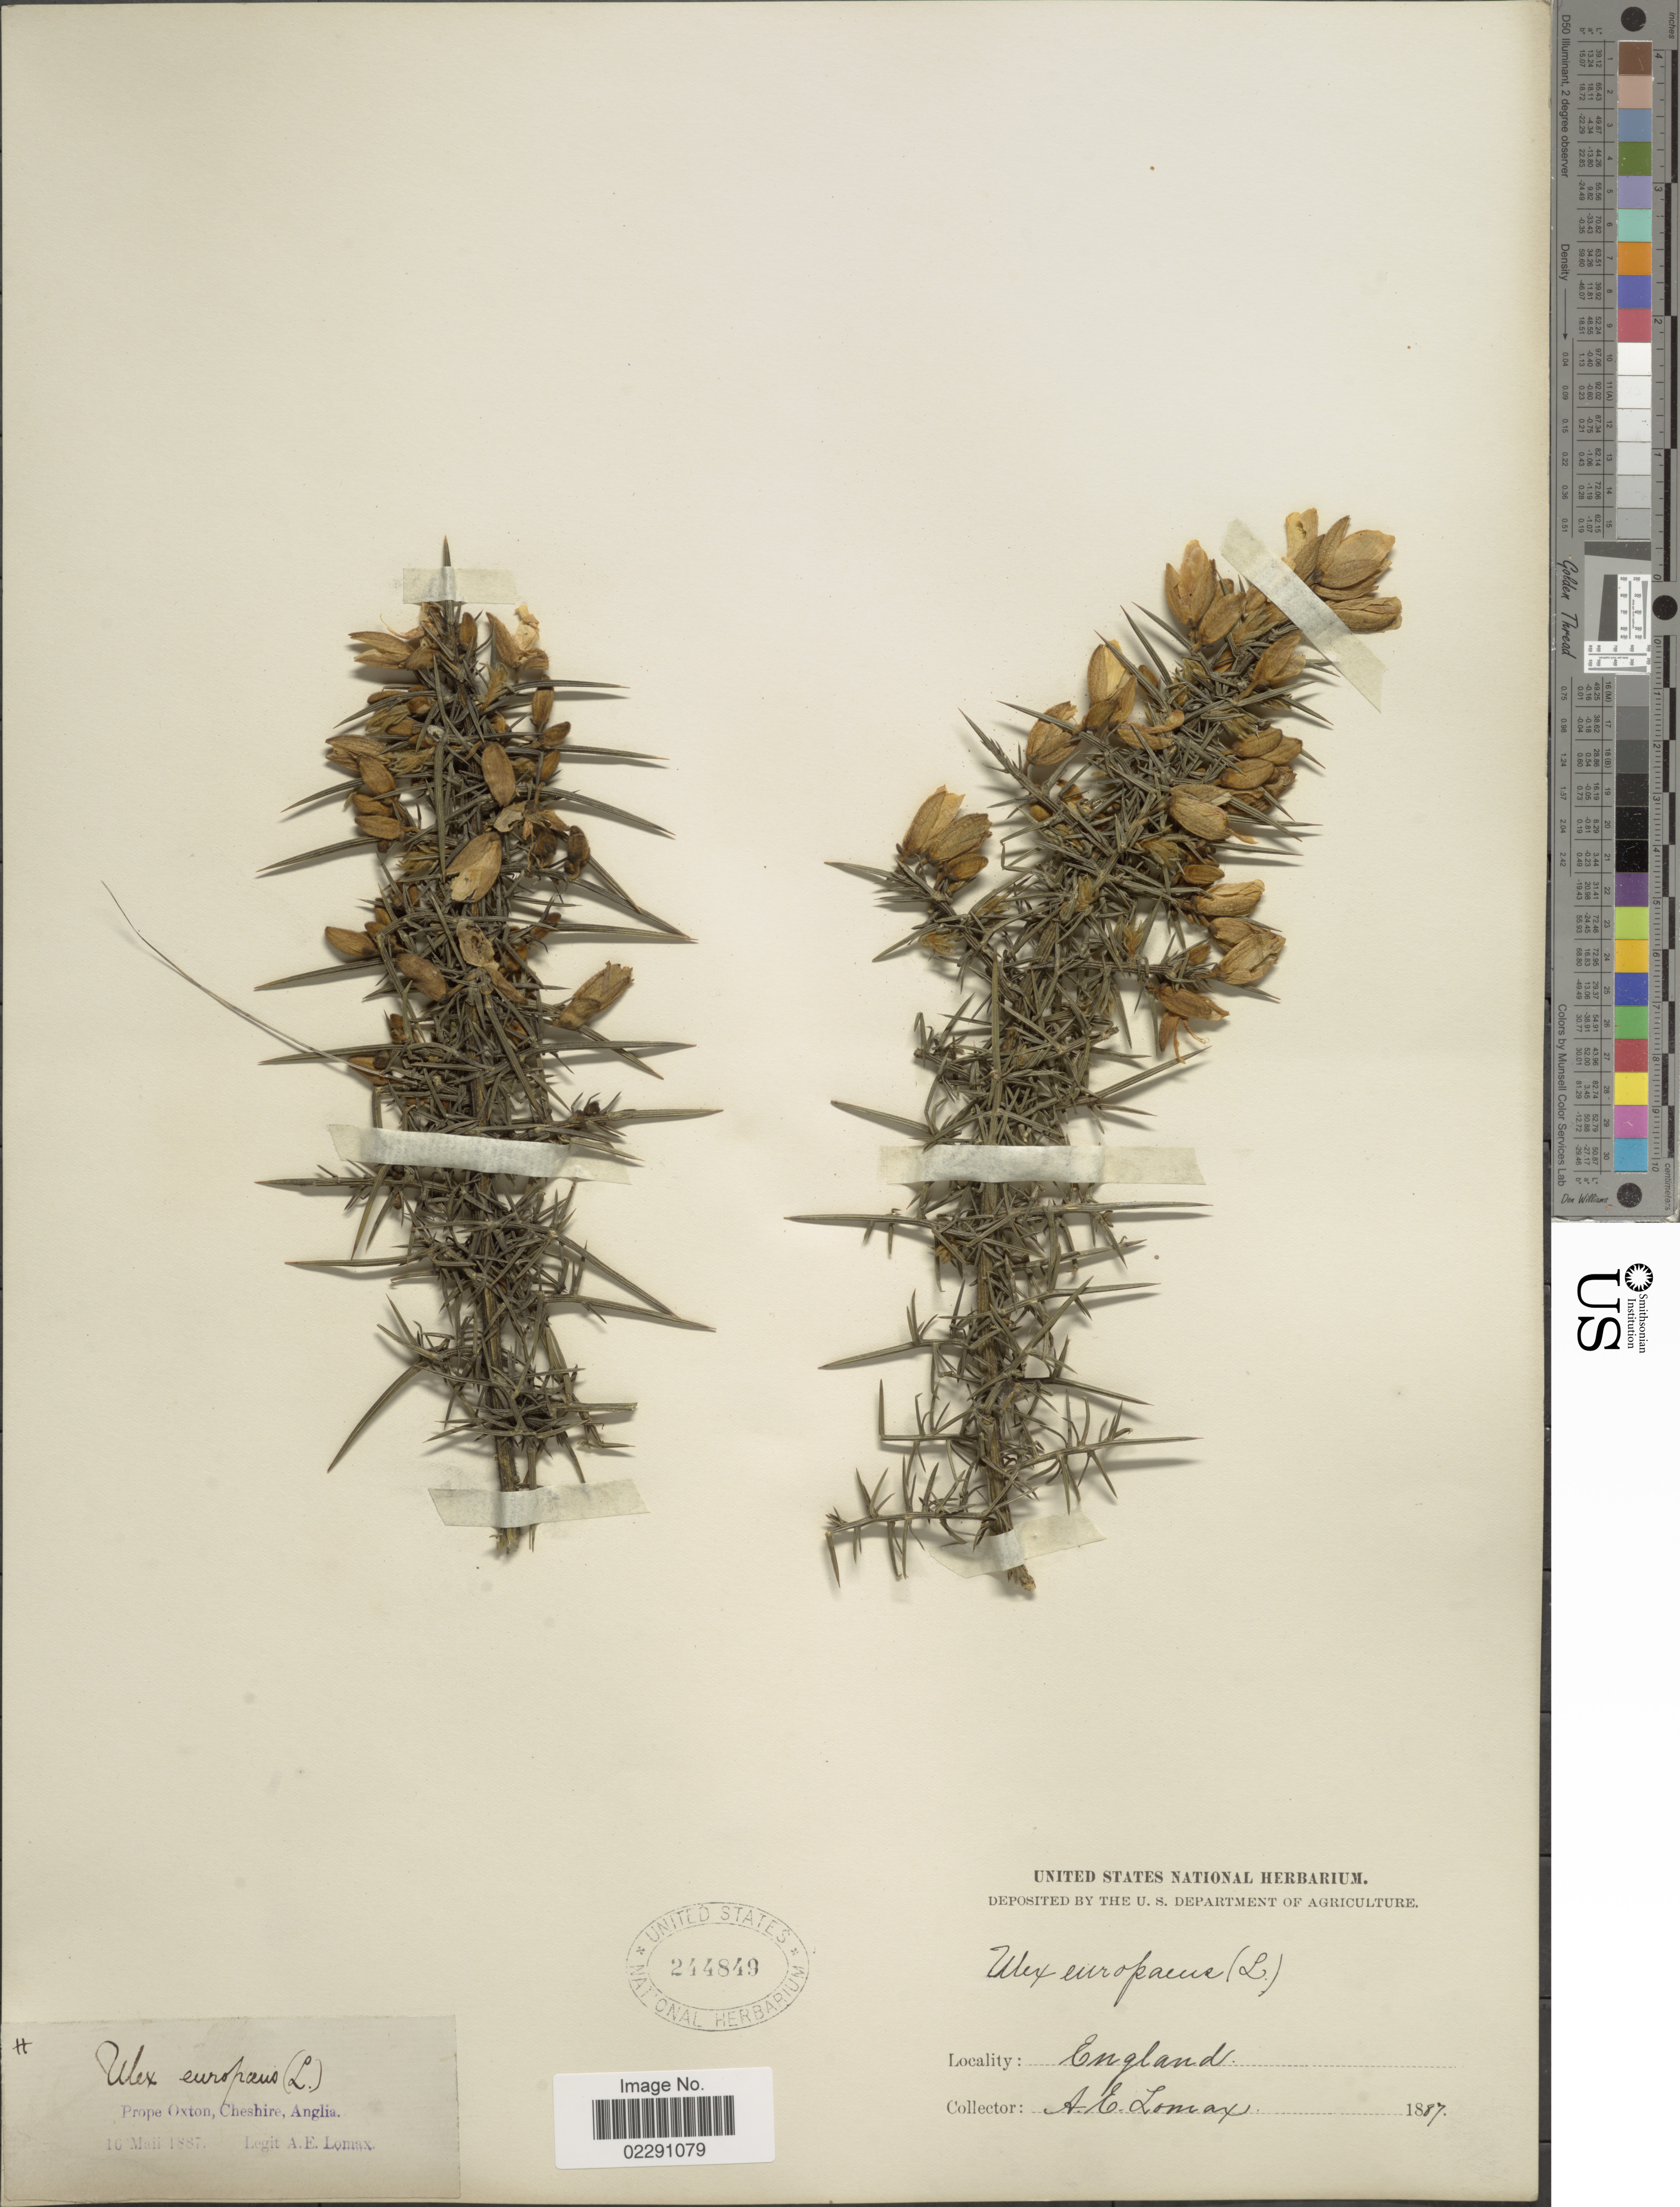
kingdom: Plantae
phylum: Tracheophyta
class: Magnoliopsida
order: Fabales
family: Fabaceae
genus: Ulex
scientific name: Ulex europaeus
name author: L.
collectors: A. Lomax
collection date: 1887-05-10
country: United Kingdom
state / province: England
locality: Prope Oxton, Cheshire, Anglia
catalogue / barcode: US 244849